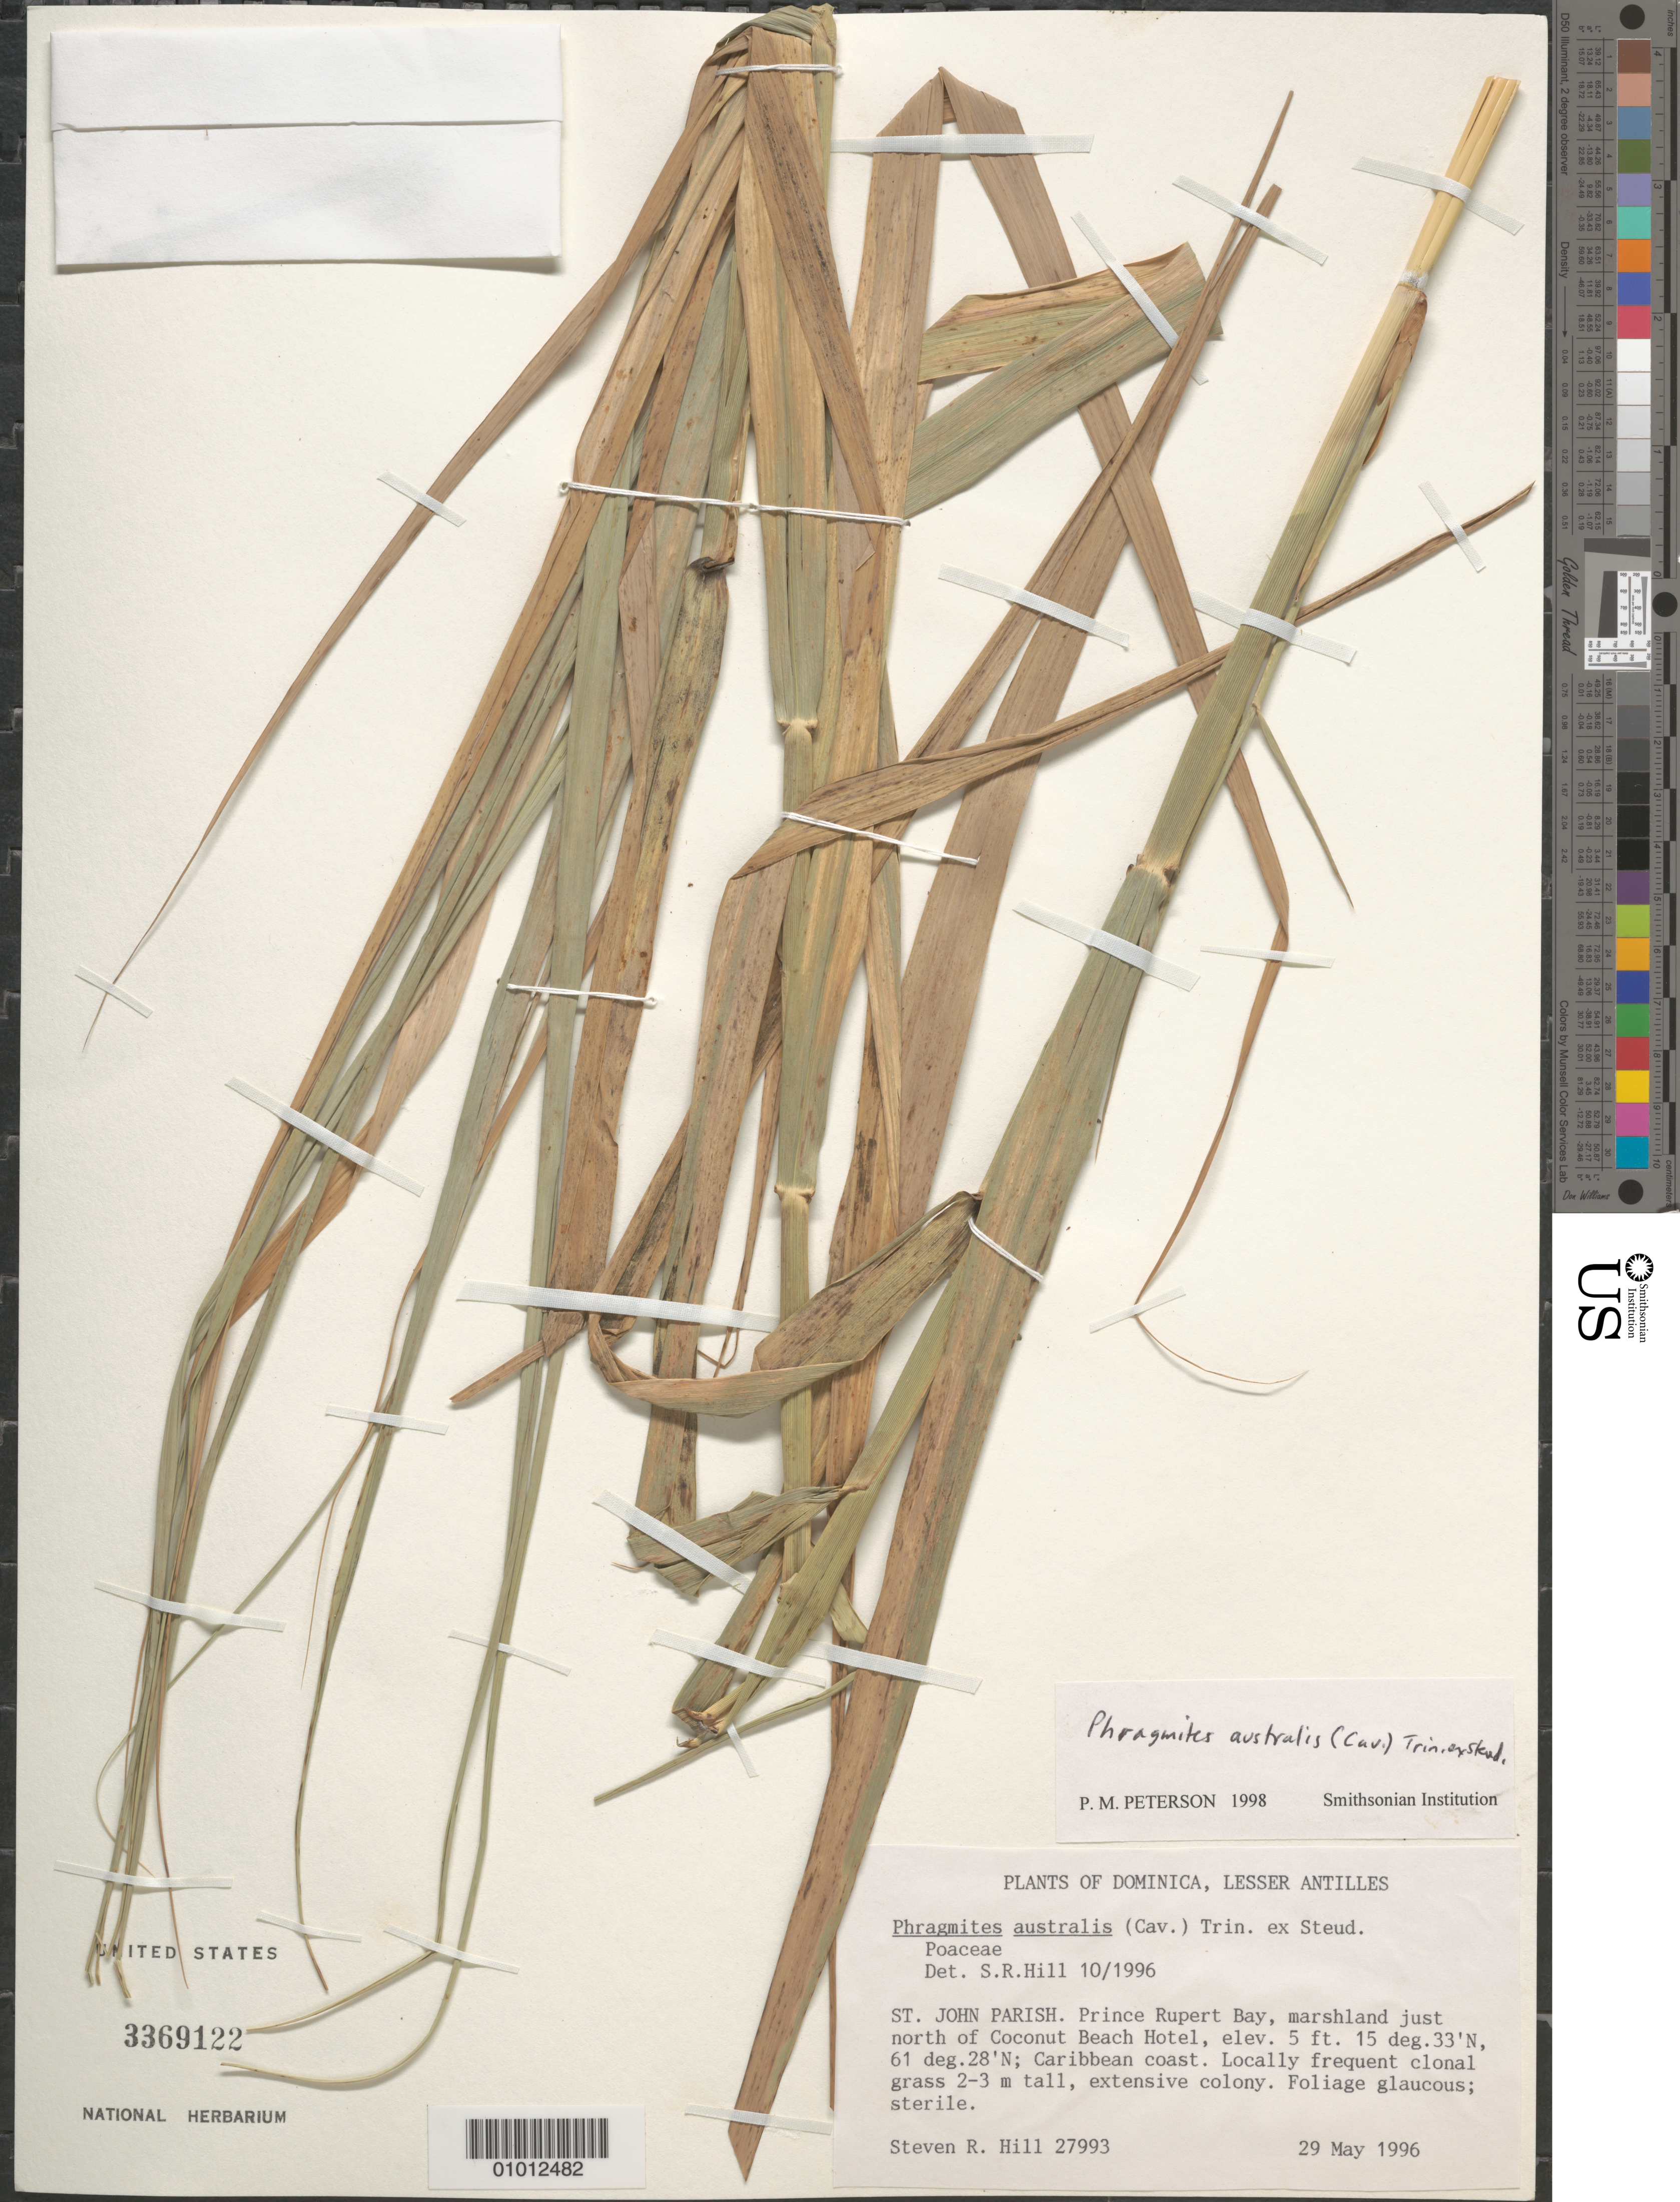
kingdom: Plantae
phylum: Tracheophyta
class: Liliopsida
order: Poales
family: Poaceae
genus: Phragmites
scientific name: Phragmites australis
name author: (Cav.) Trin. ex Steud.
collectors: S. R. Hill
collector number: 27993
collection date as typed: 29 May 1996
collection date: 1996-05-29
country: Dominica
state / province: St. John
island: Dominica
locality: Prince Rupert Bay, marshland just N of Cocunut Beach Hotel.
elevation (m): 2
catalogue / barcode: US 3369122